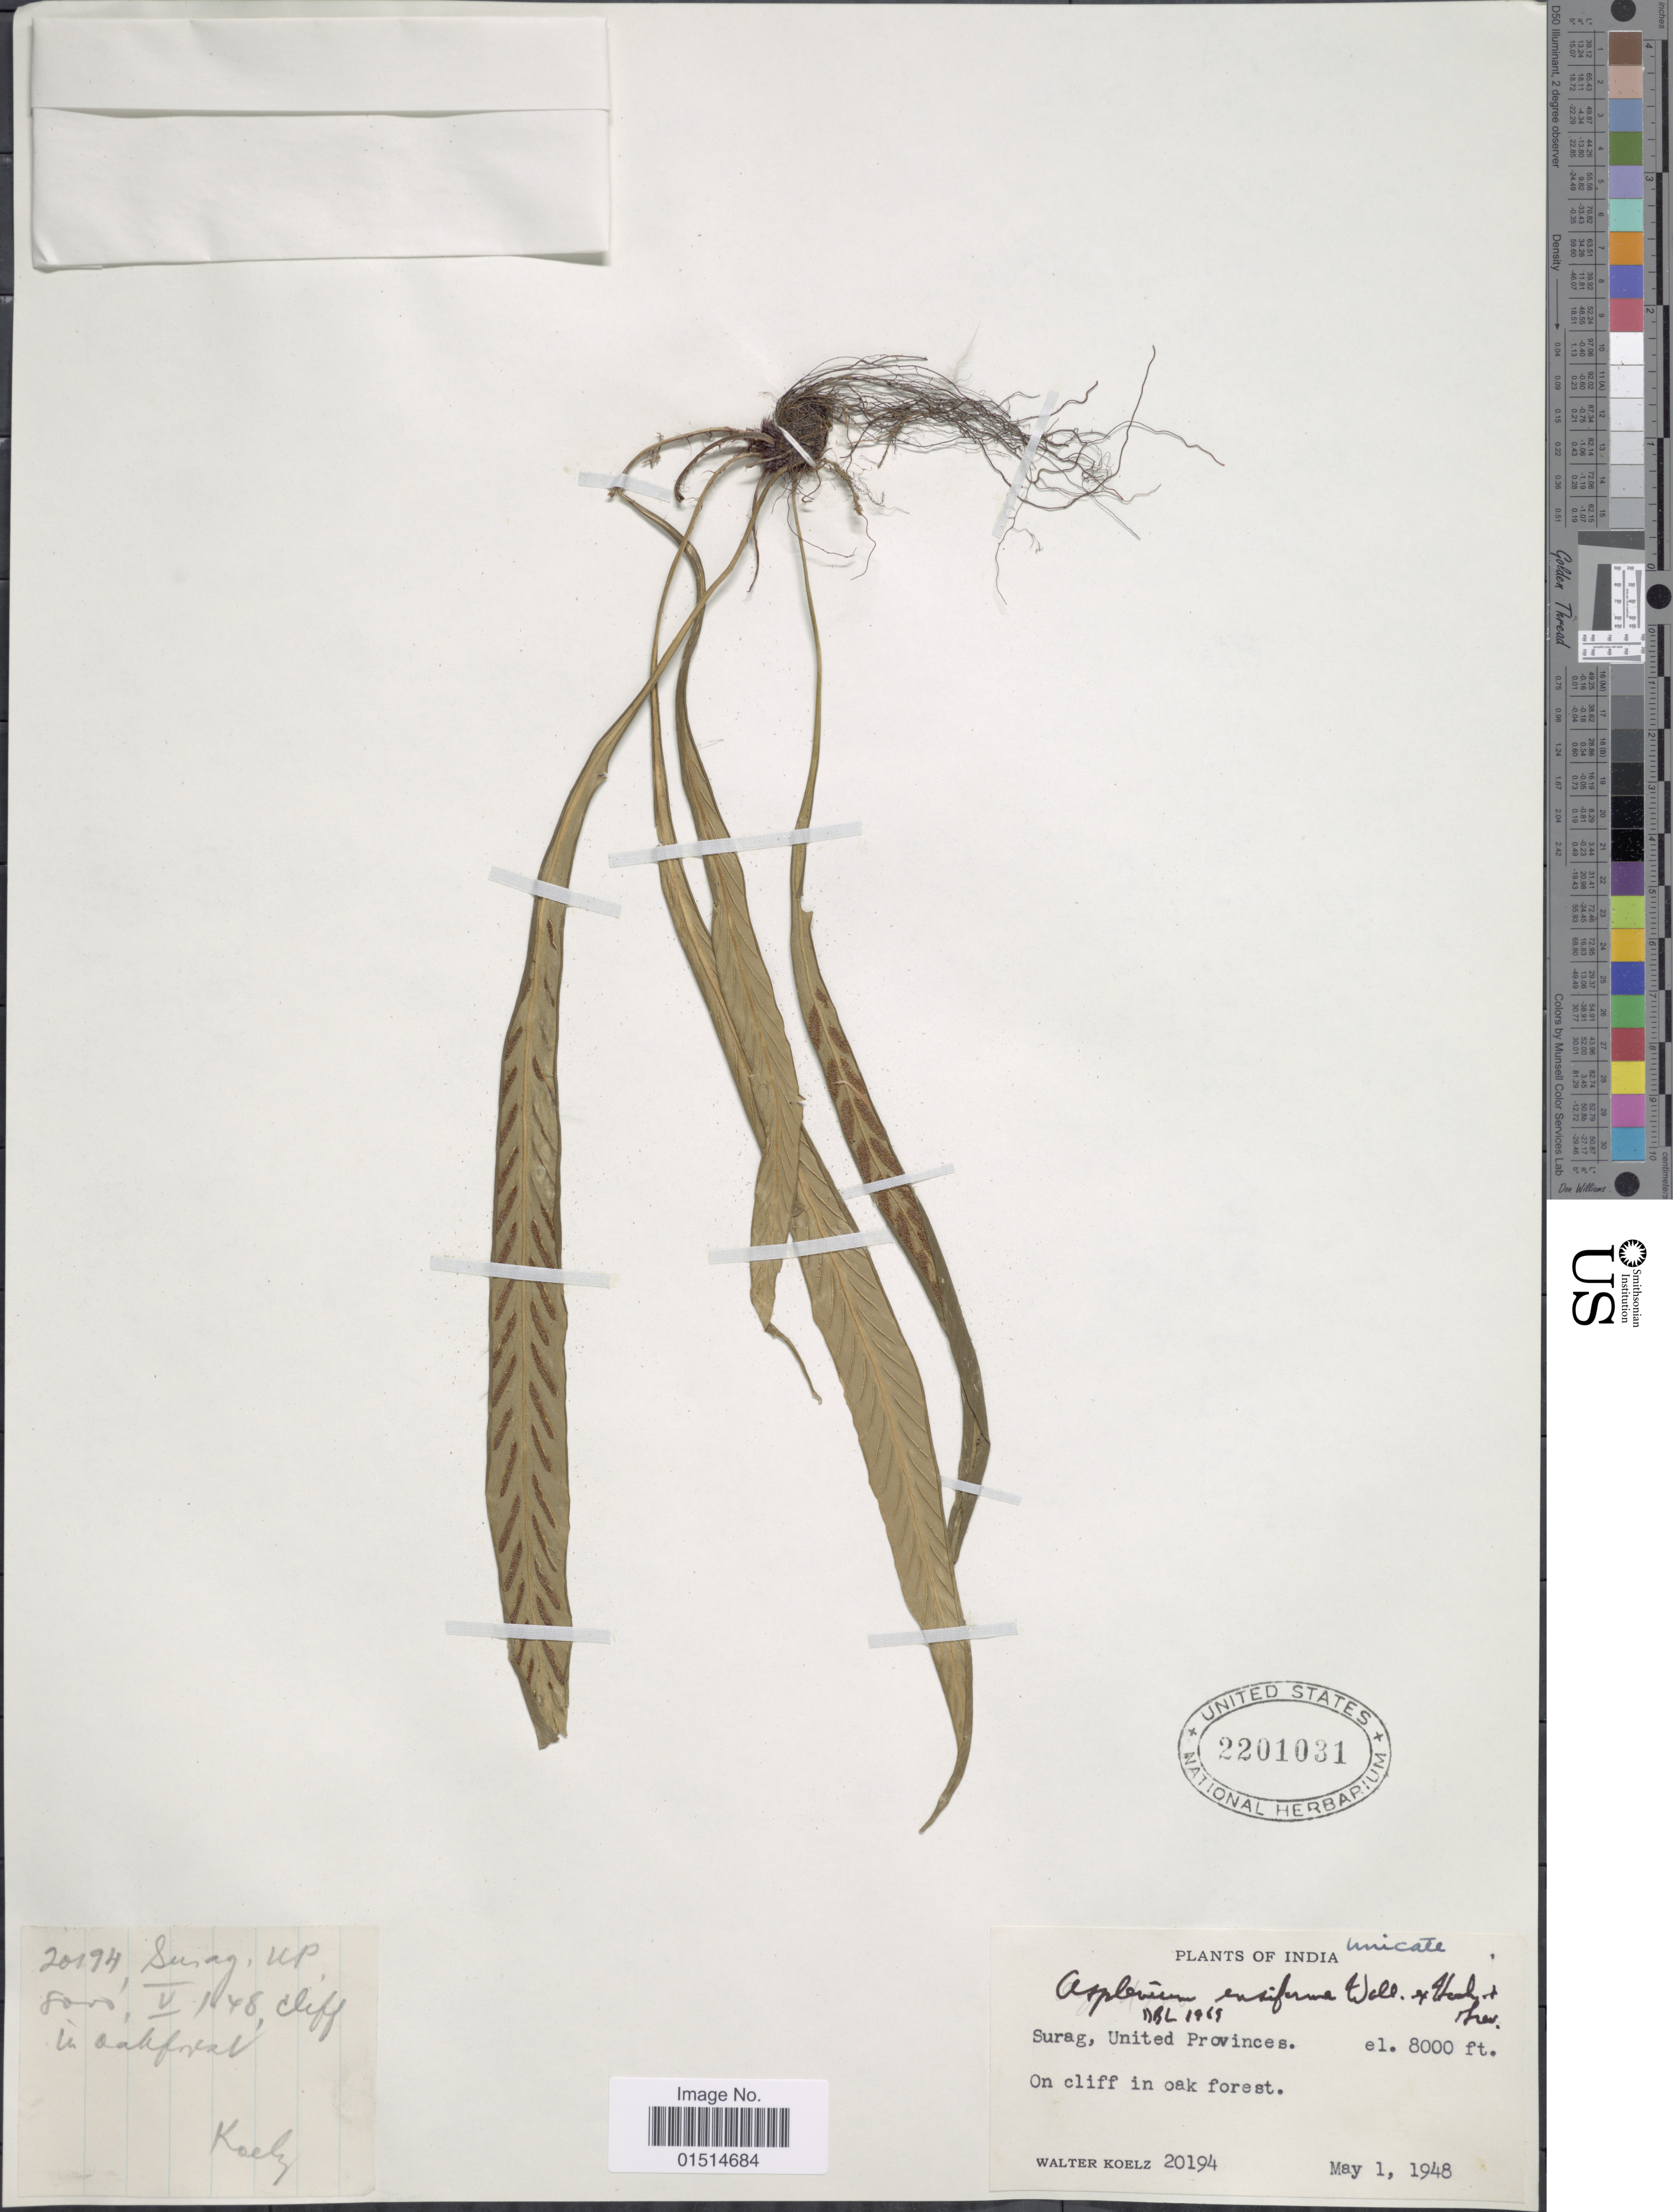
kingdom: Plantae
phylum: Tracheophyta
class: Polypodiopsida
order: Polypodiales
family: Aspleniaceae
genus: Asplenium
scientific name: Asplenium ensiforme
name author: Wall. ex Hook. & Grev.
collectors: W. N. Koelz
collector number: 20194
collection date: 1948-05-01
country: India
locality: Surag, United Provinces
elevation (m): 2438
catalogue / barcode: US 2201031